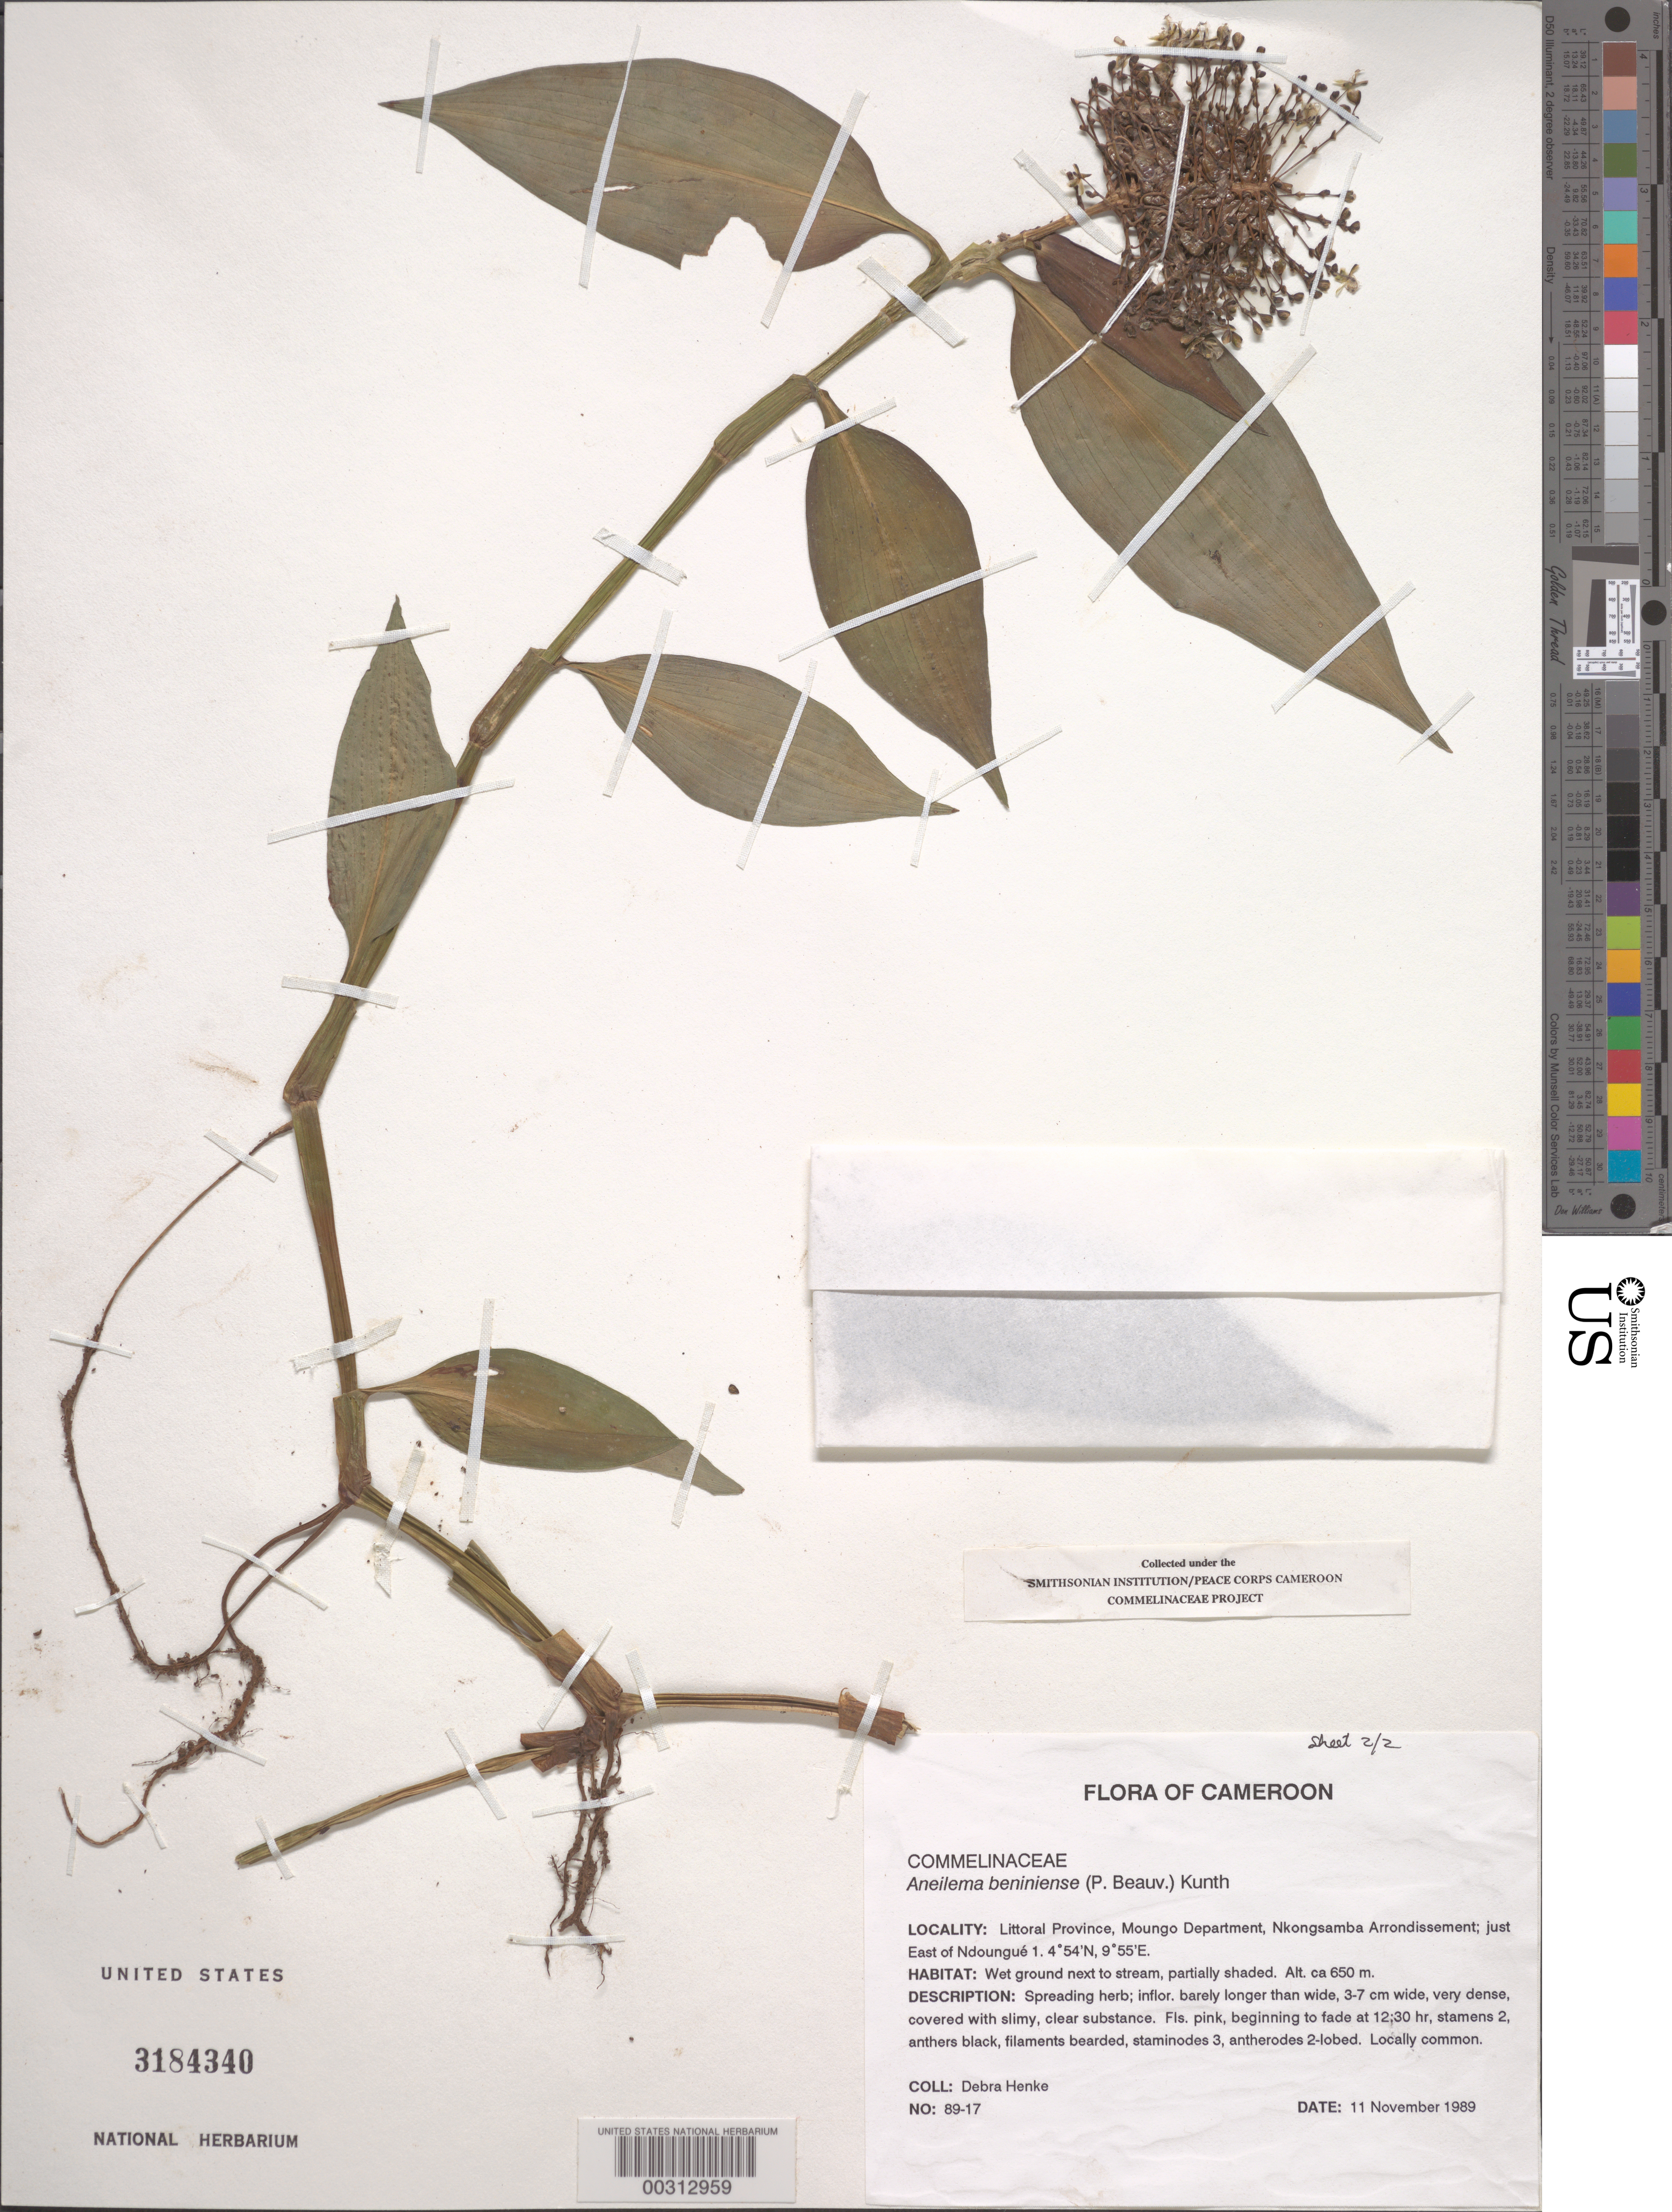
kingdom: Plantae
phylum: Tracheophyta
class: Liliopsida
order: Commelinales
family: Commelinaceae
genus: Aneilema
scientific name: Aneilema beniniense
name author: (P. Beauv.) Kunth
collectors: D. Henke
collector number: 89-17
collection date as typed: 11 Nov 1989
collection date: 1989-11-11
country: Cameroon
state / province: Littoral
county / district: Mungo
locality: Nkongsamba arrondissement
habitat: Wet ground next to stream partially shaded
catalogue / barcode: US 3184340